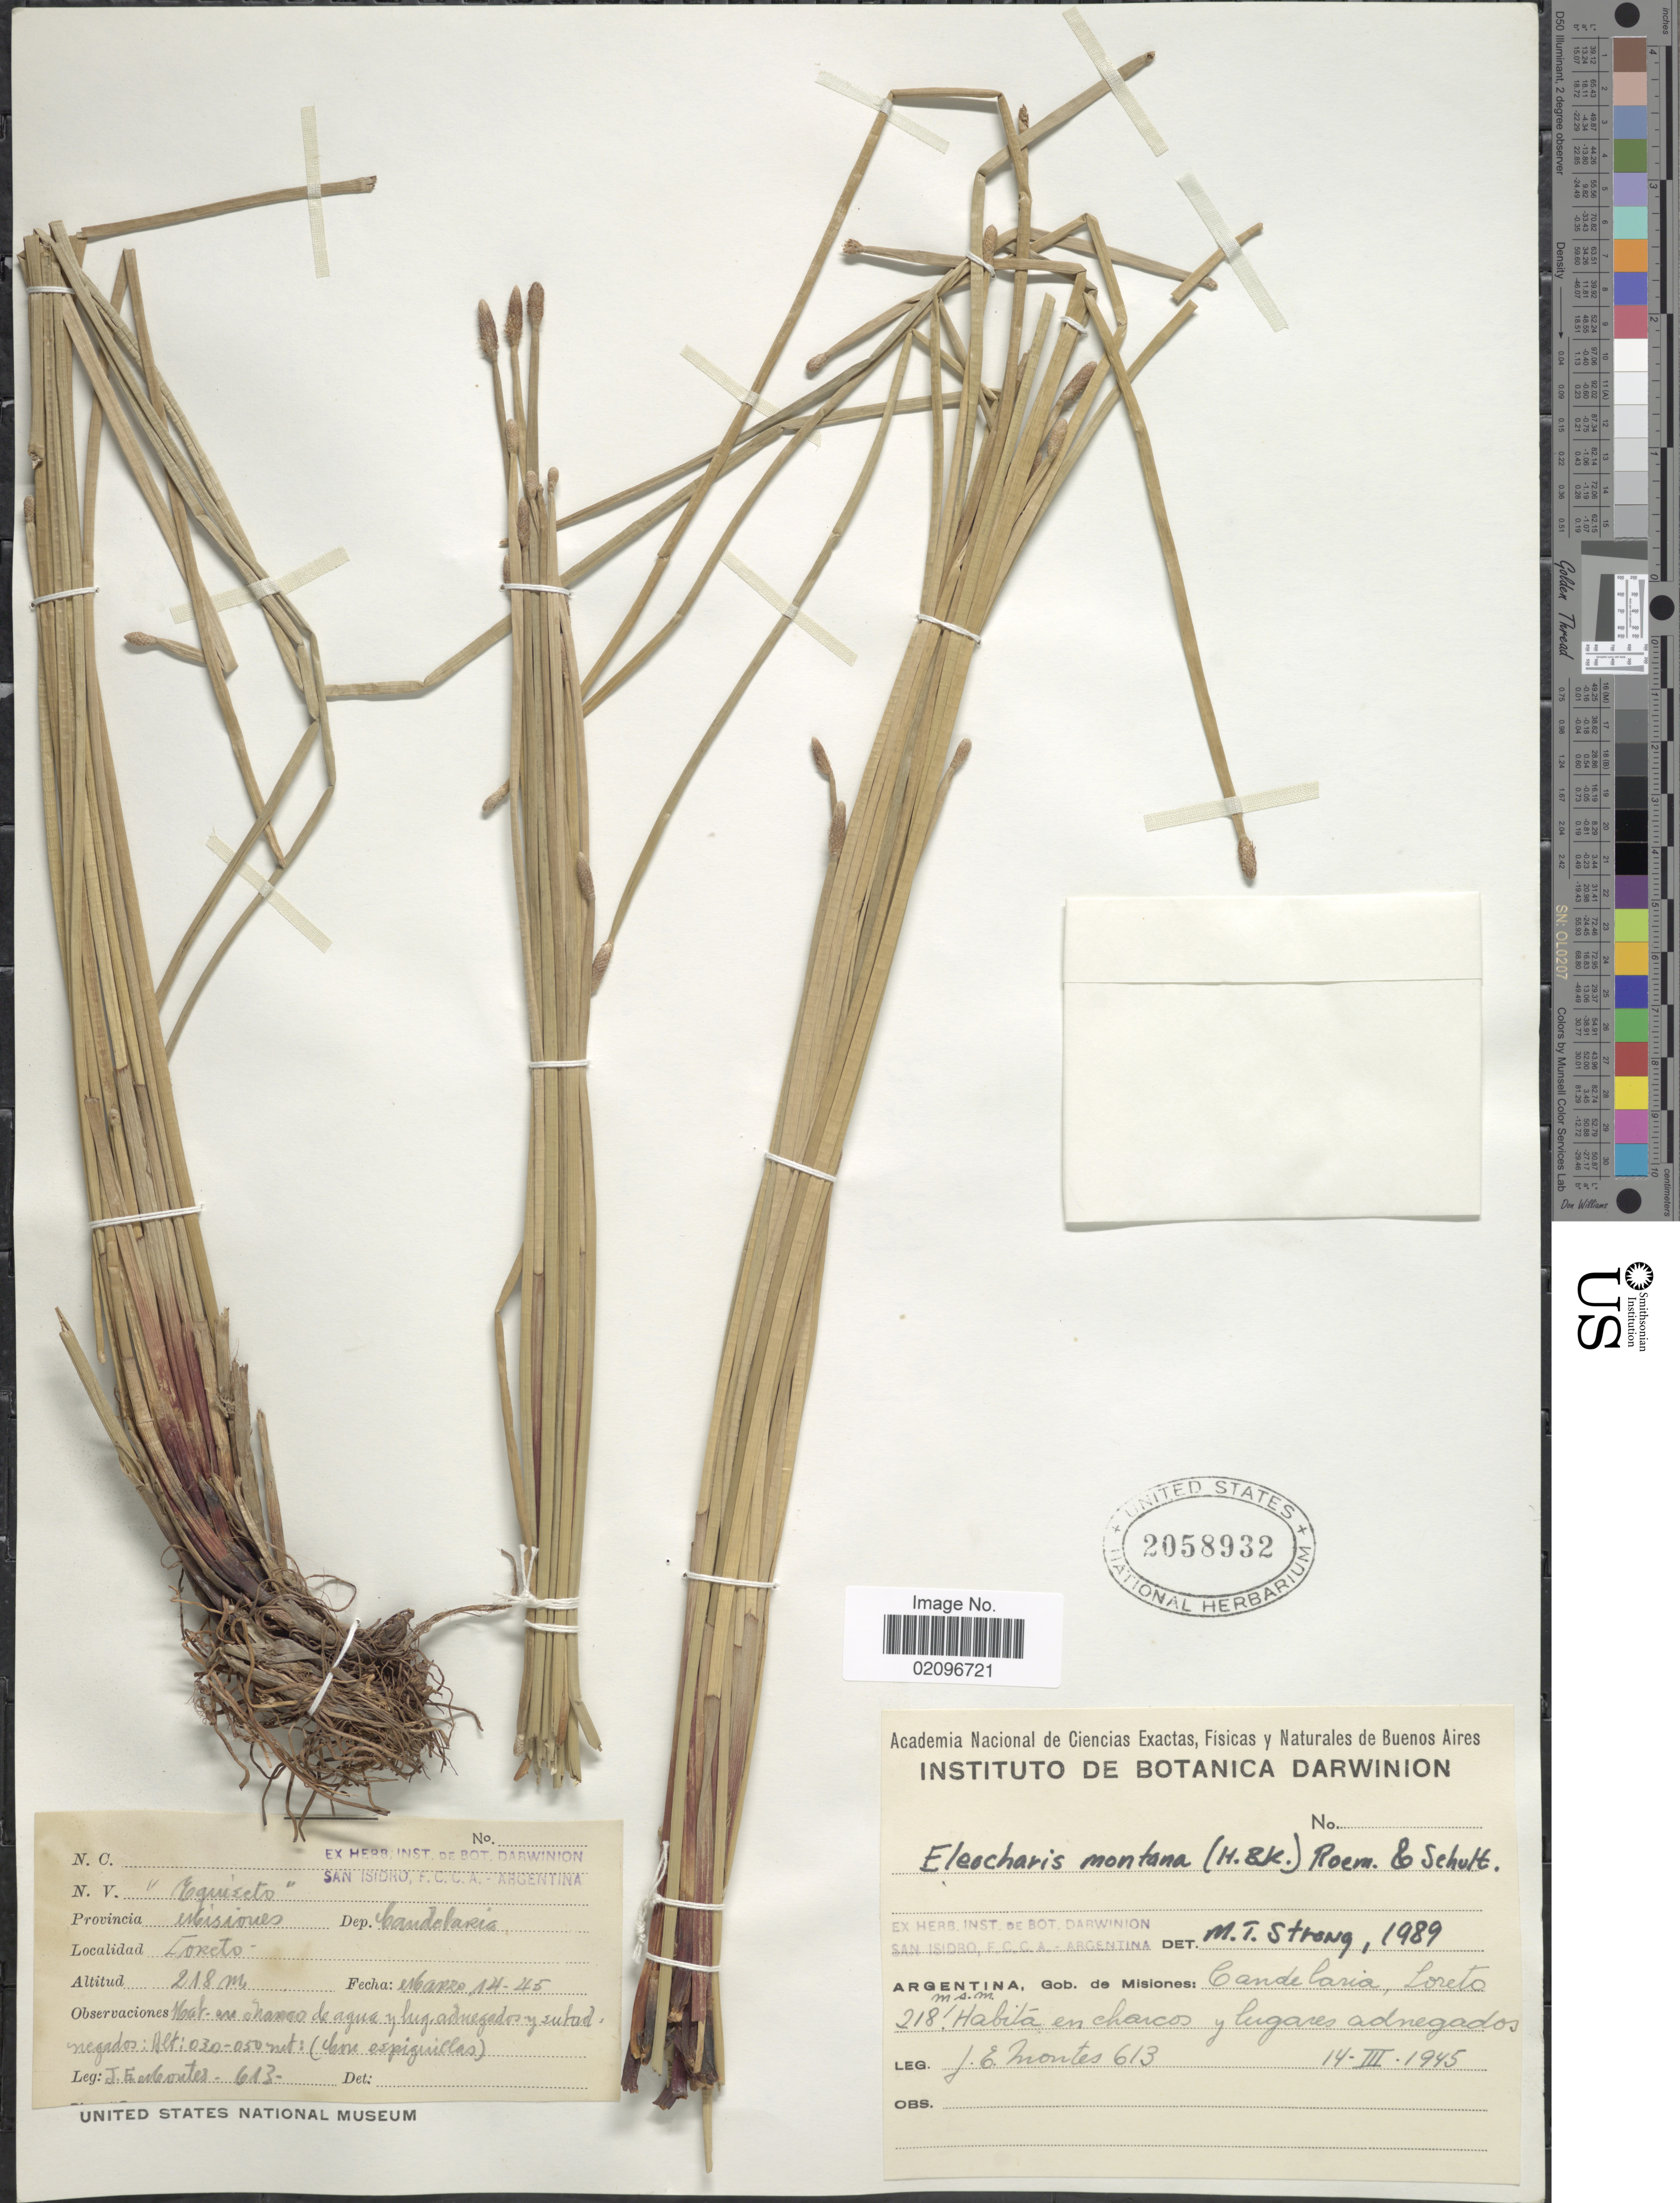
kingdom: Plantae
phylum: Tracheophyta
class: Liliopsida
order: Poales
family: Cyperaceae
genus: Eleocharis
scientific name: Eleocharis montana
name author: (Kunth) Roem. & Schult.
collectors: J. E. Montes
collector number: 613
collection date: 1945-03-14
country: Argentina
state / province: Misiones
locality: Gob. de Misiones: Candelaria, Loreto.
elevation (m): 218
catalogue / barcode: US 2058932